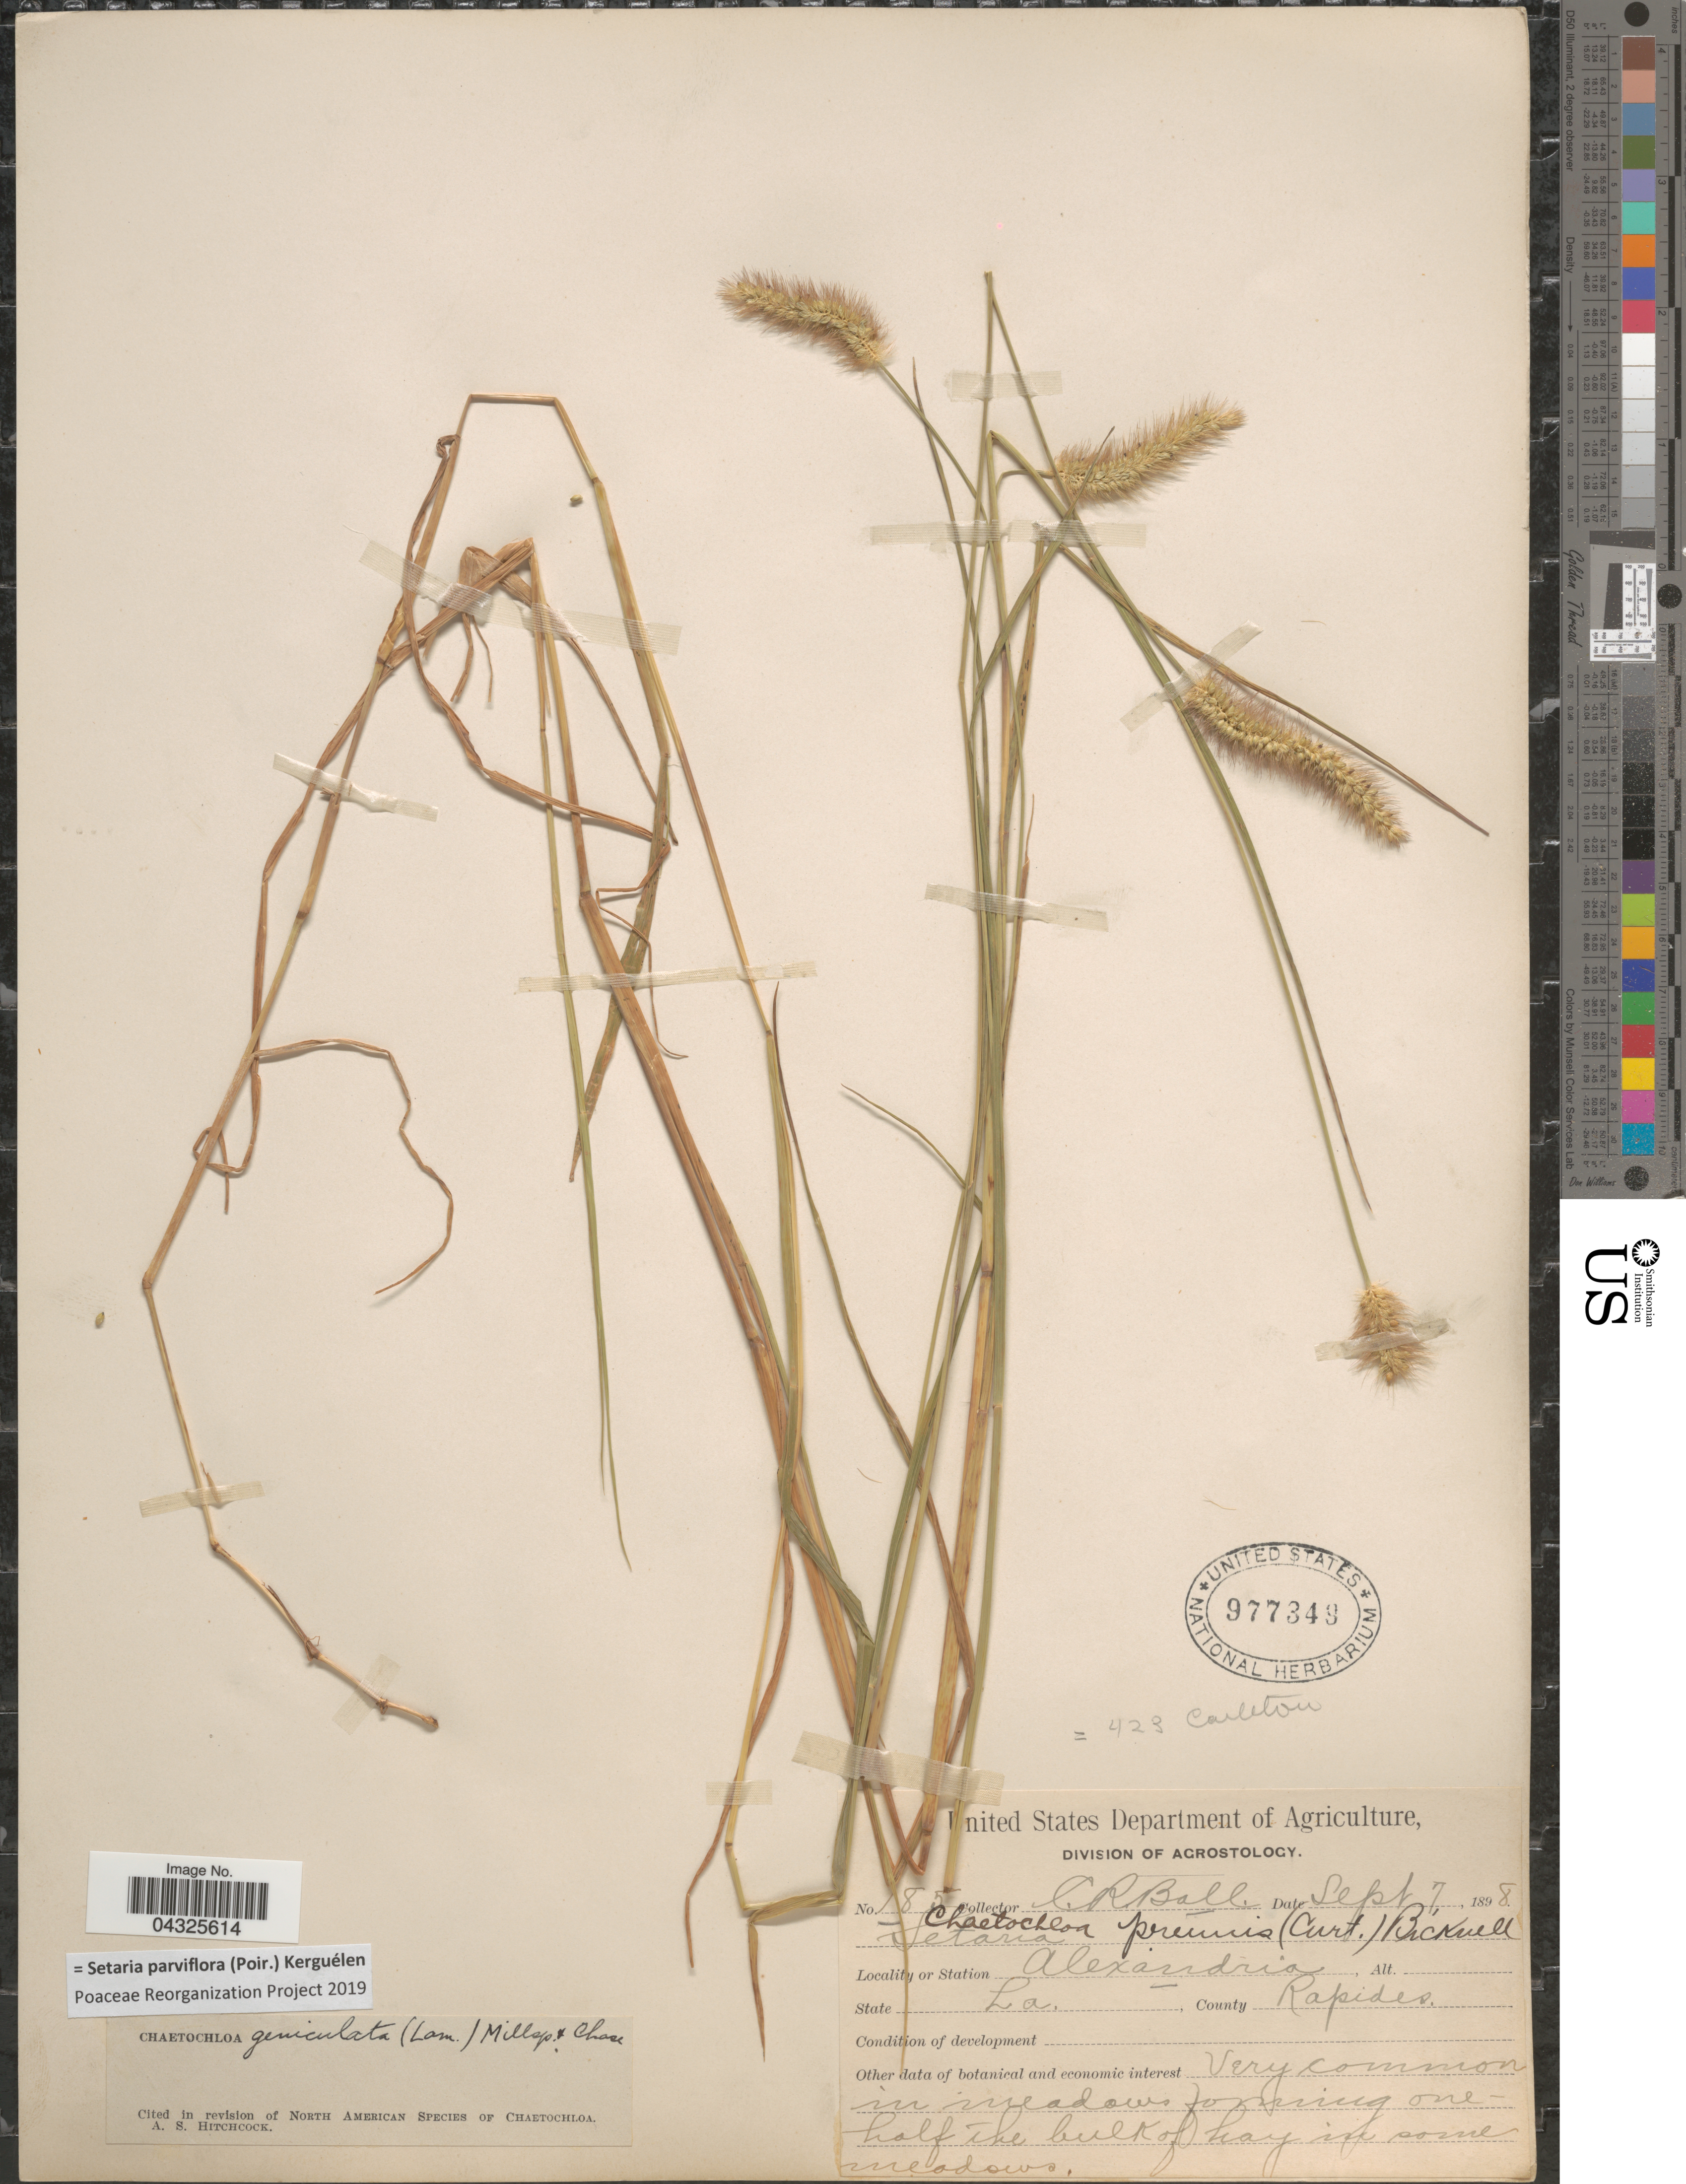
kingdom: Plantae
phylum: Tracheophyta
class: Liliopsida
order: Poales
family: Poaceae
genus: Setaria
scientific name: Setaria parviflora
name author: (Poir.) Kerguélen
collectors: C. R. Ball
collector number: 185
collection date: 1898-09-07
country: United States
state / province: Louisiana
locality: Station Alexandria. County Rapides.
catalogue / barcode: US 977348